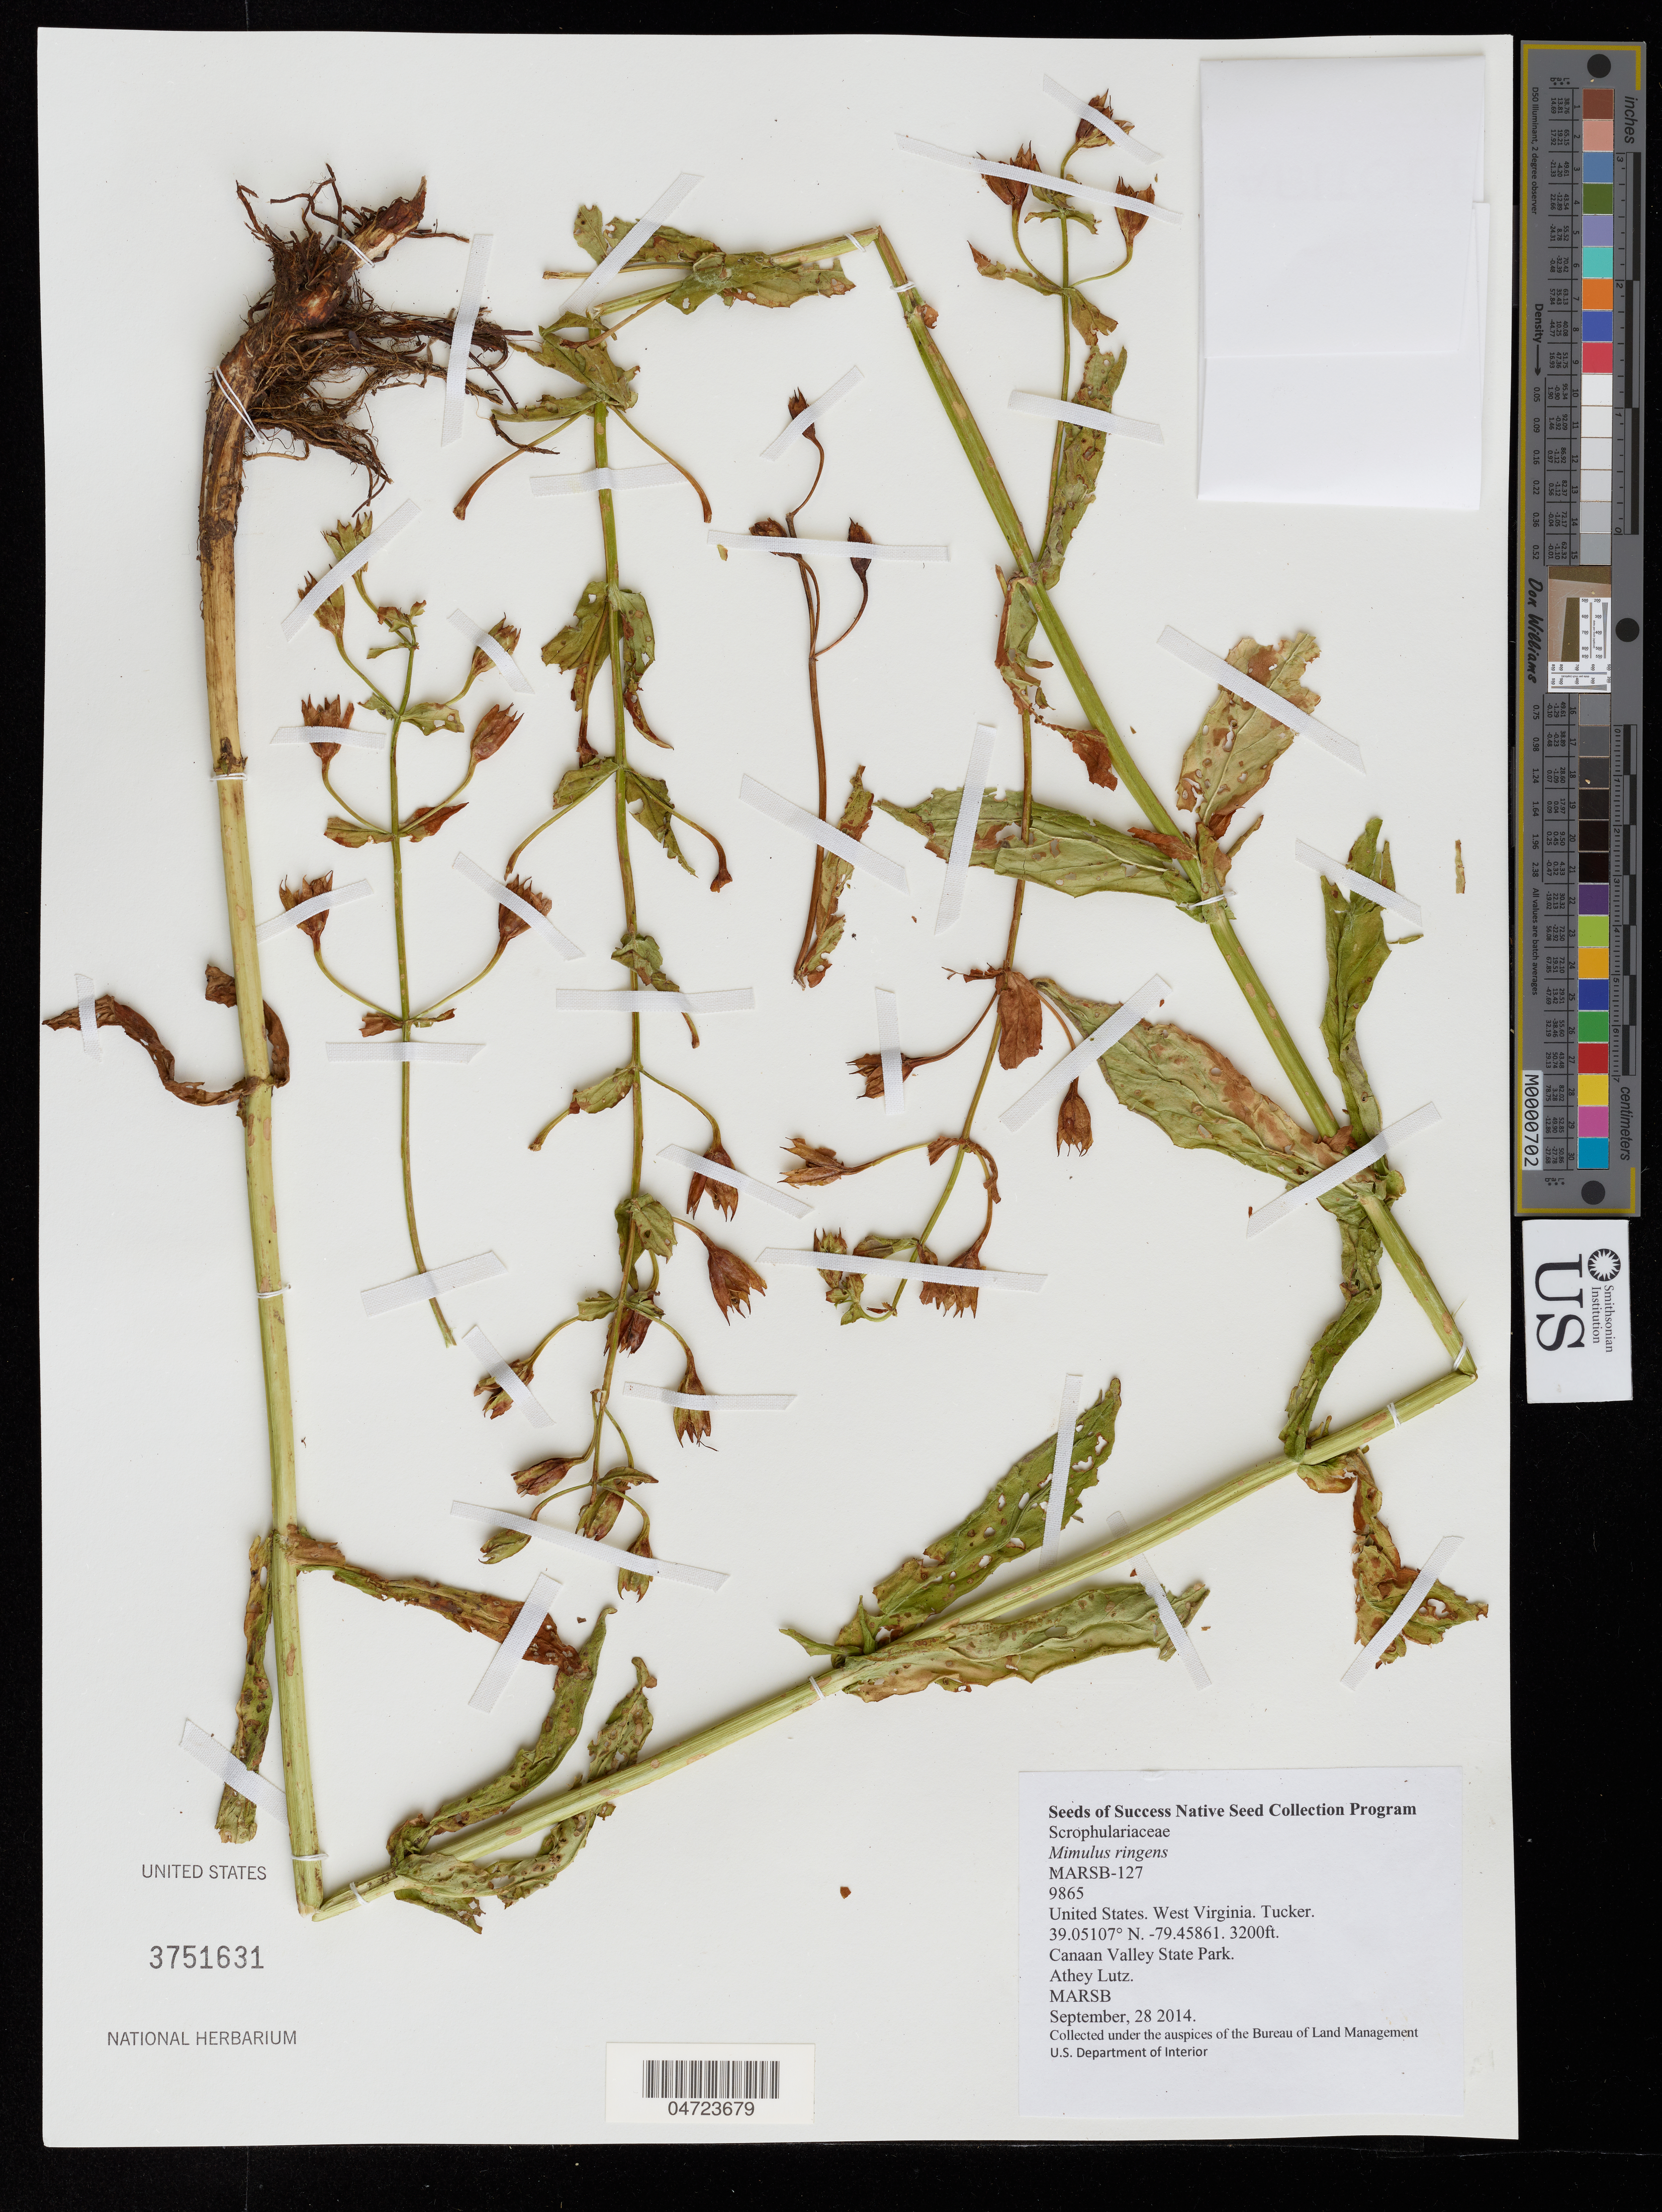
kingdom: Plantae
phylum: Tracheophyta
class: Magnoliopsida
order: Lamiales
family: Phrymaceae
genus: Mimulus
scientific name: Mimulus ringens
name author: L.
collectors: A. Lutz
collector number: MARSB-127/9865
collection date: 2014-09-28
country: United States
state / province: West Virginia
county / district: Tucker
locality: Tucker. Canaan Valley State Park.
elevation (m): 975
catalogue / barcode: US 3751631